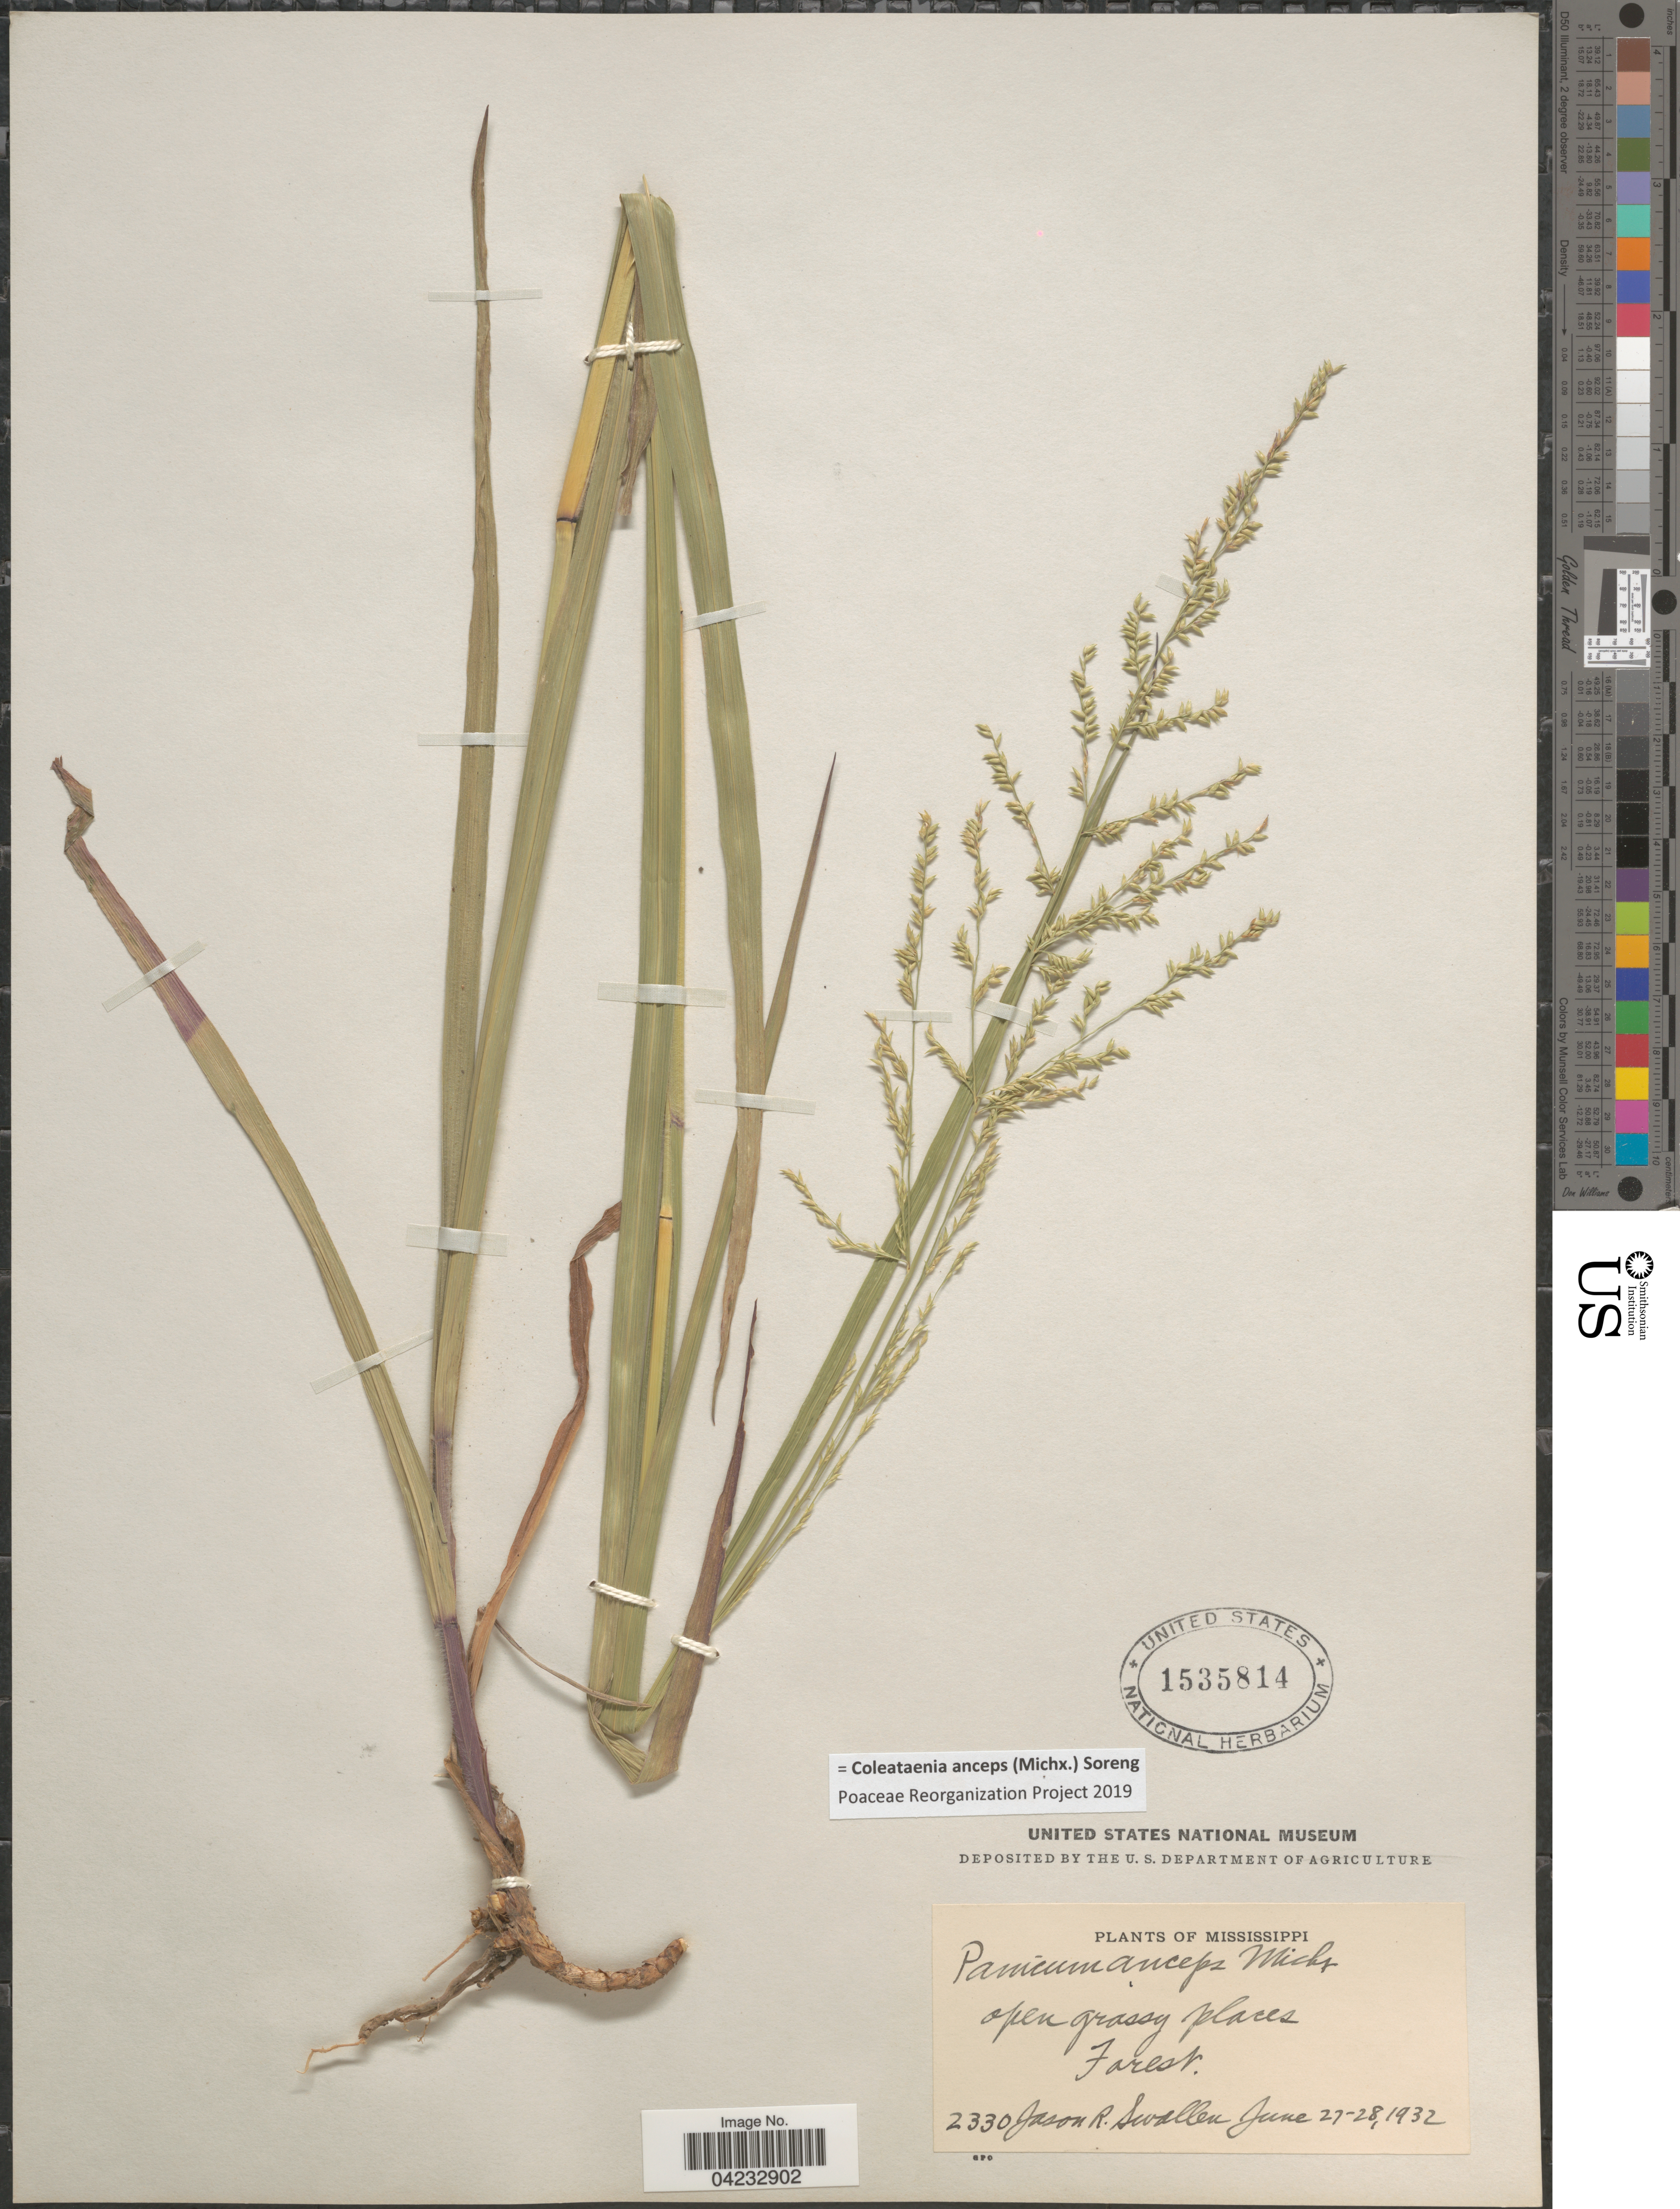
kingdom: Plantae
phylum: Tracheophyta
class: Liliopsida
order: Poales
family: Poaceae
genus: Coleataenia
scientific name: Coleataenia anceps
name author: (Michx.) Soreng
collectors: J. R. Swallen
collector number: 2330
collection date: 1932-06-27/1932-06-28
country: United States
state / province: Mississippi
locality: Forest.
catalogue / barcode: US 1535814